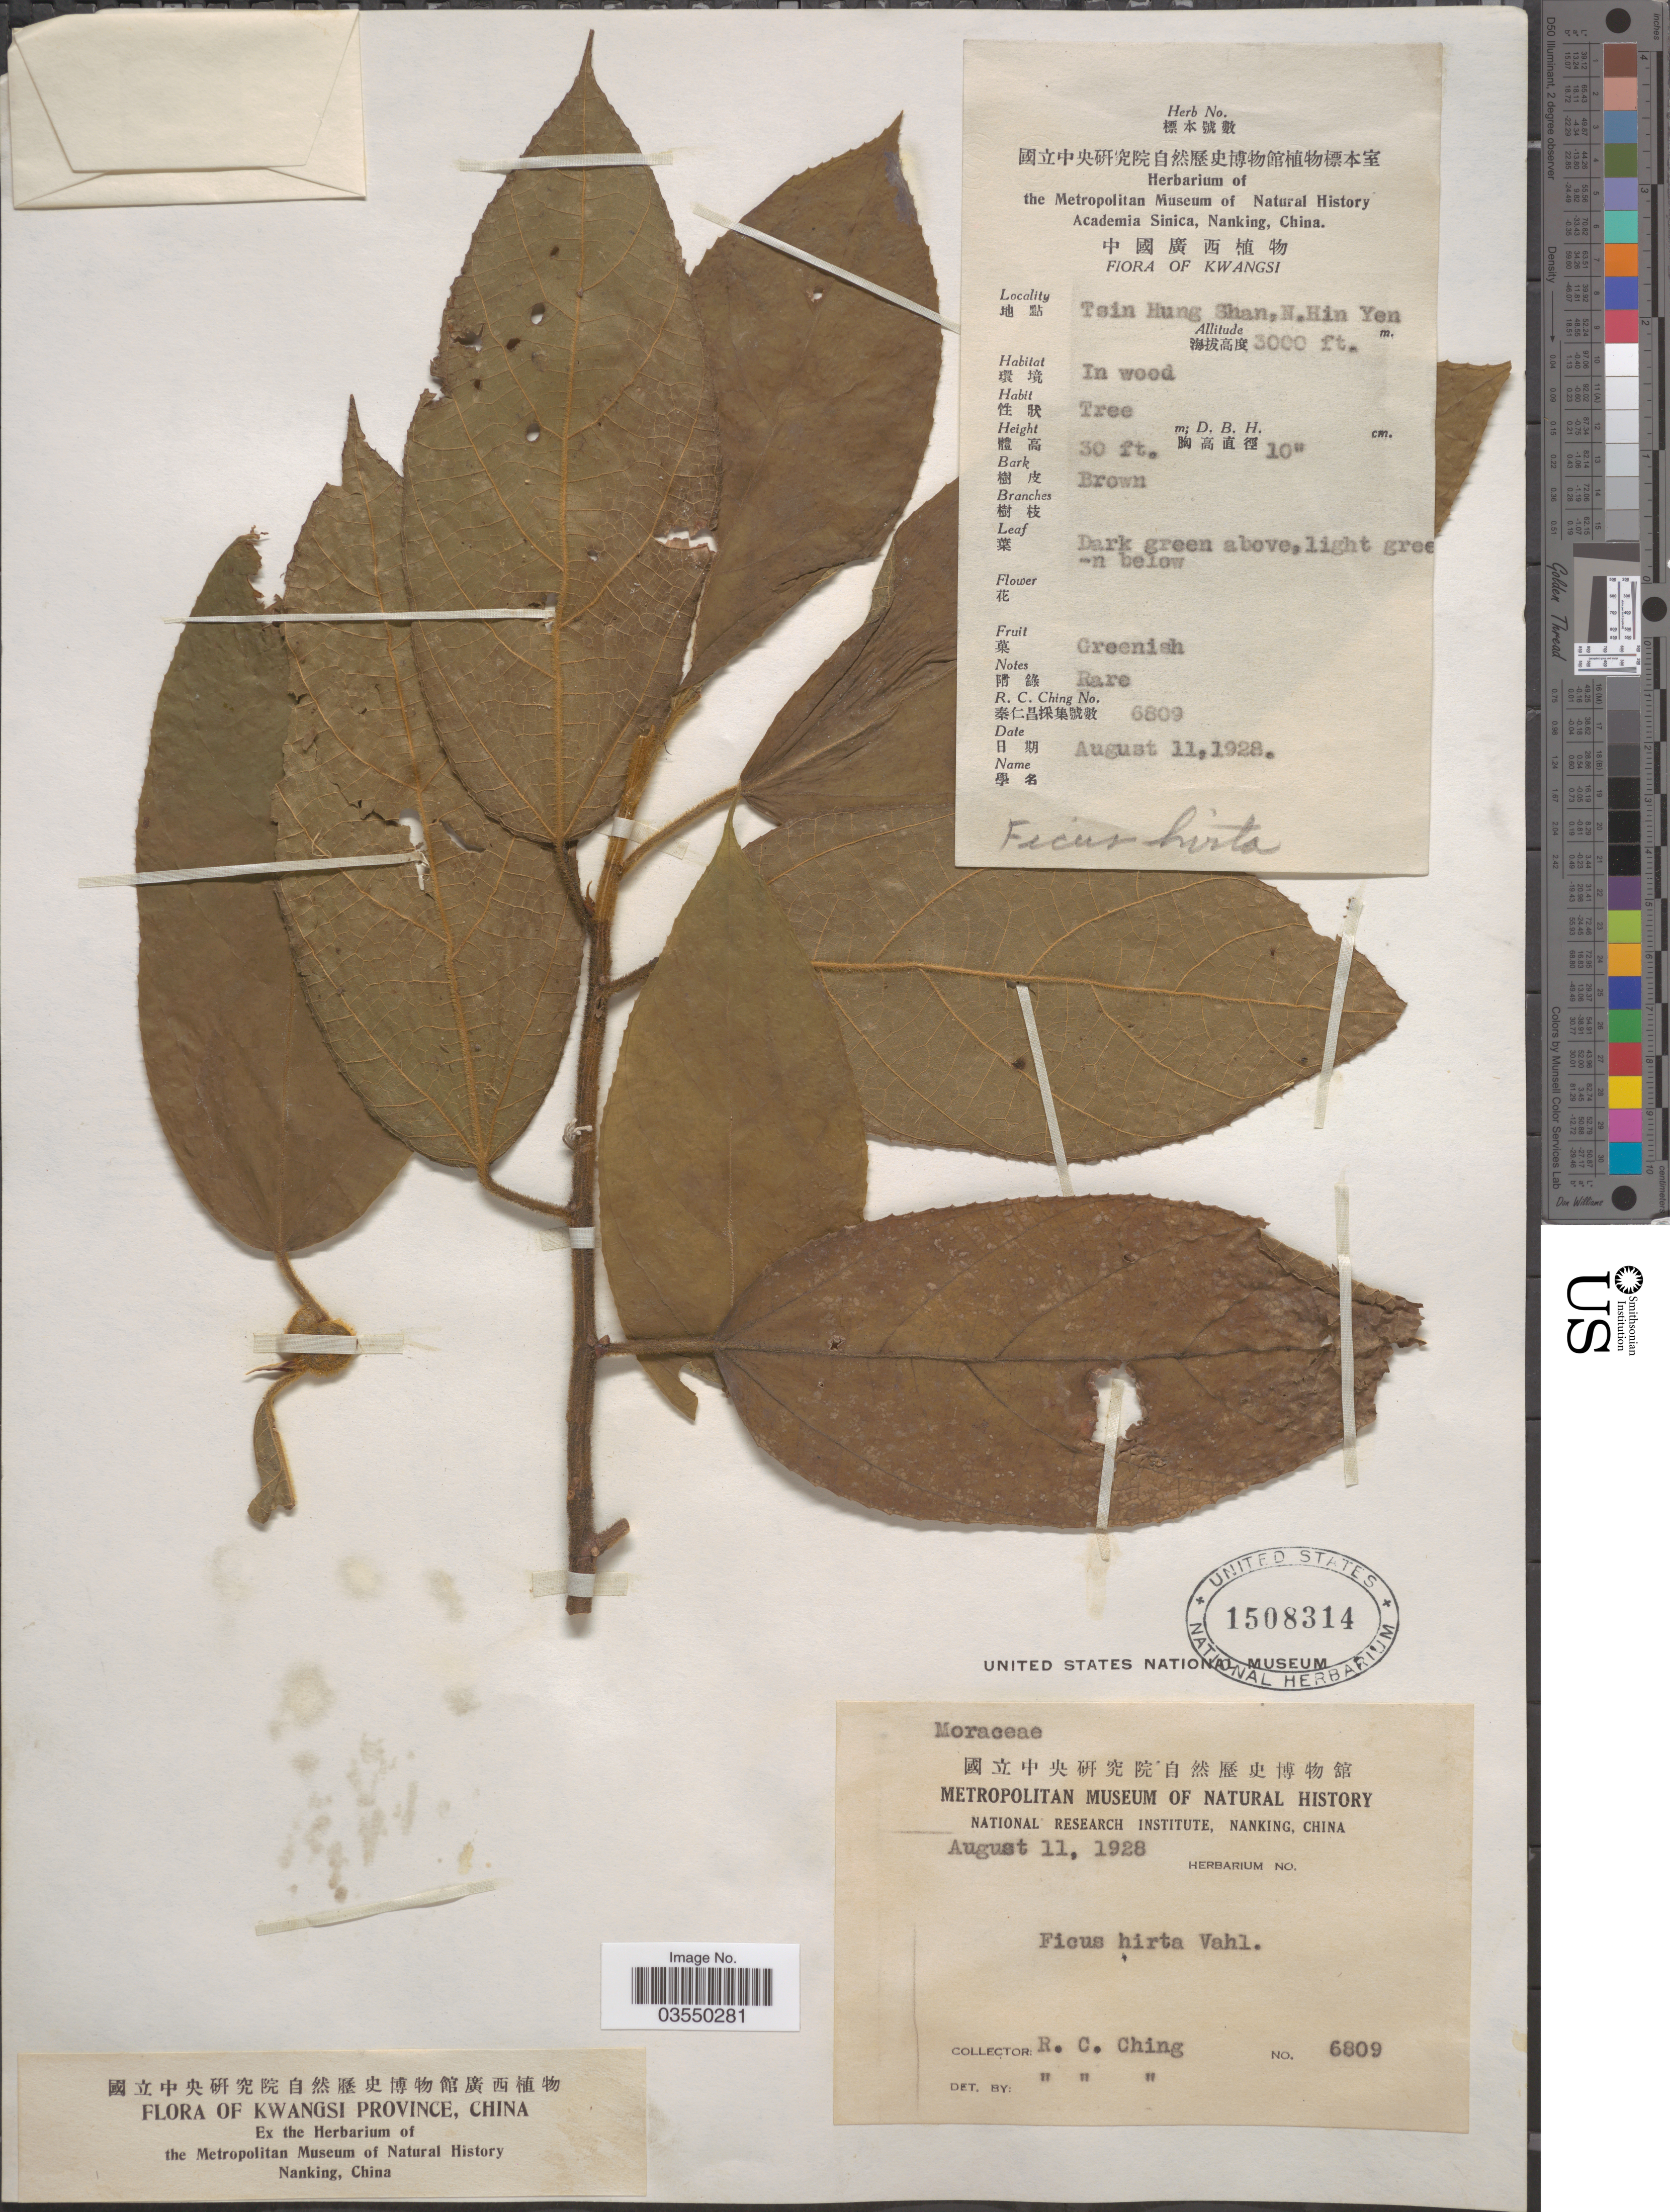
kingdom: Plantae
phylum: Tracheophyta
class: Magnoliopsida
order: Rosales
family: Moraceae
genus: Ficus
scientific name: Ficus hirta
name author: Vahl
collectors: R. C. Ching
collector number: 6809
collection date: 1928-08-11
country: China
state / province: Guangxi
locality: Kwangsi Province. Tsin Hung Shan, N. Hin Yen.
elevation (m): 914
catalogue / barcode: US 1508314